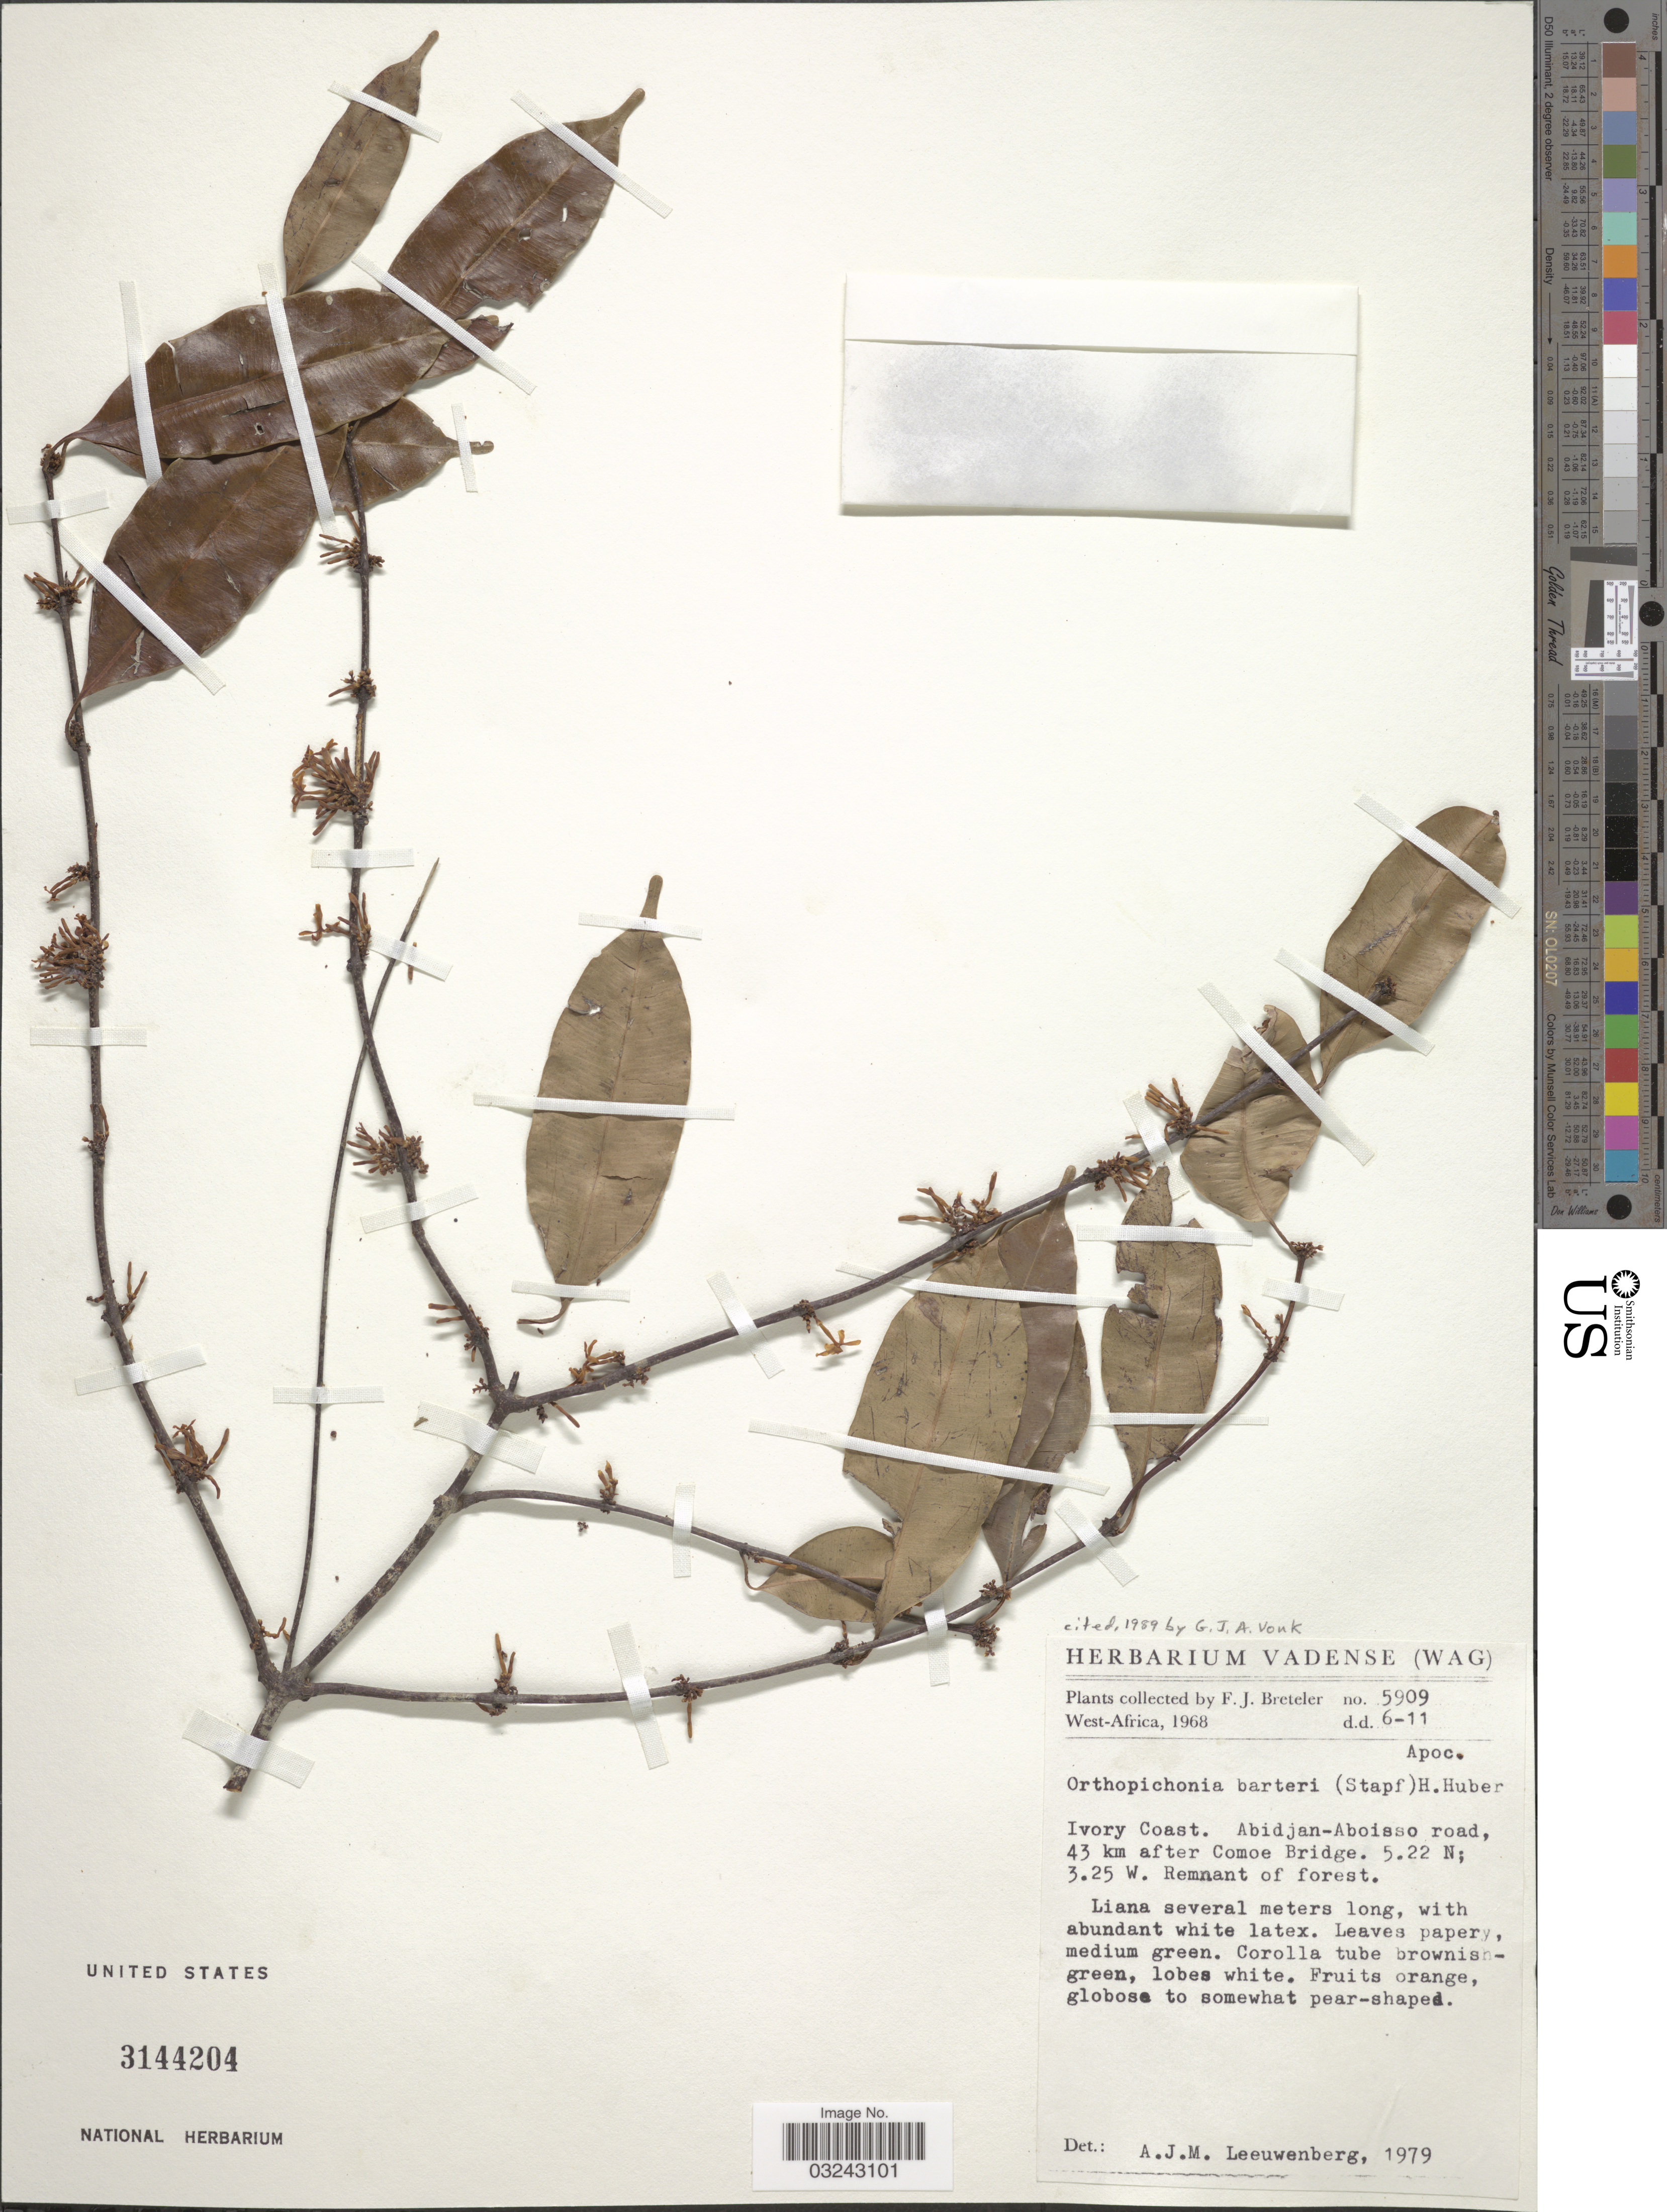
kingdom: Plantae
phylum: Tracheophyta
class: Magnoliopsida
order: Gentianales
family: Apocynaceae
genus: Orthopichonia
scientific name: Orthopichonia barteri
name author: (Stapf) H. Huber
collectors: F. J. Breteler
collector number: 5909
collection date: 1968-11-06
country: Ivory Coast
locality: West-Africa, Abidjan-Aboisso road, 43 km after Comoe Bridge.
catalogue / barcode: US 3144204